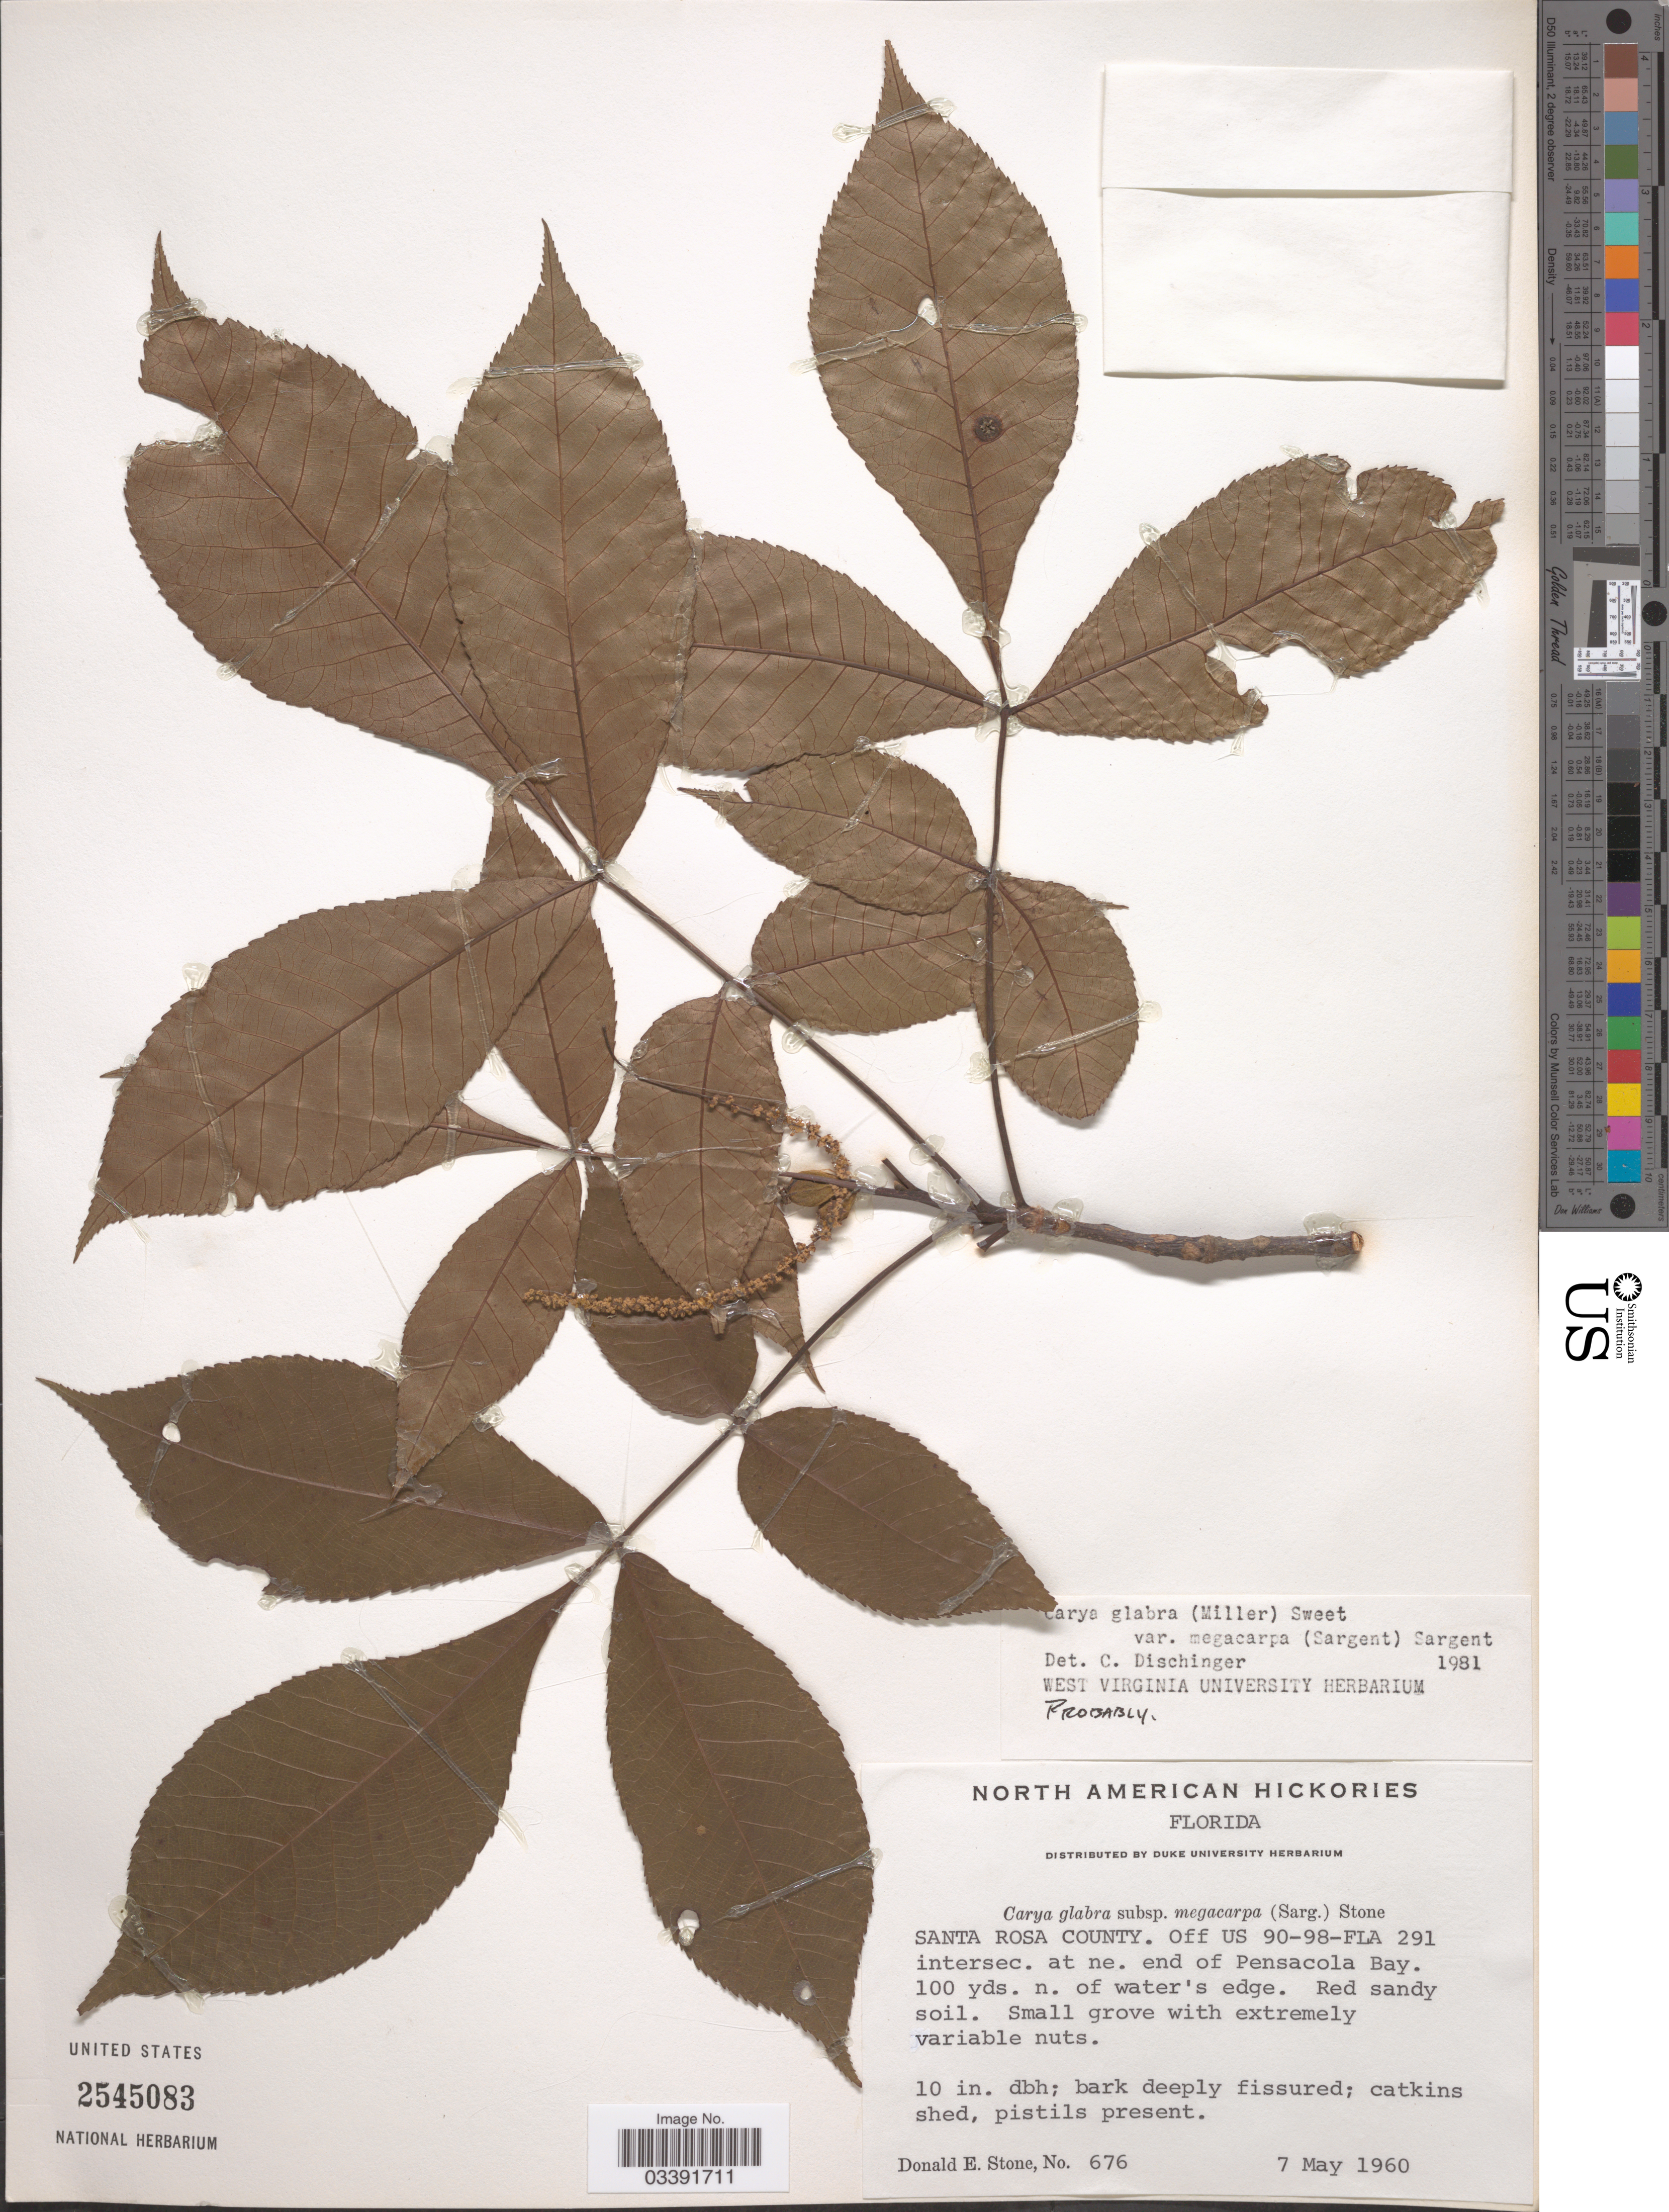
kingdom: Plantae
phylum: Tracheophyta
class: Magnoliopsida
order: Fagales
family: Juglandaceae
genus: Carya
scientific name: Carya glabra var. megacarpa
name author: (Sarg.) Sarg.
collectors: D. Stone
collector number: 676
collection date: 1960-05-07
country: United States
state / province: Florida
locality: Santa Rosa County. Off US 90-98-FLA 291 intersec. at ne. end of Pensacola Bay. 100 yds. n. of water's edge.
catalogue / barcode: US 2545083